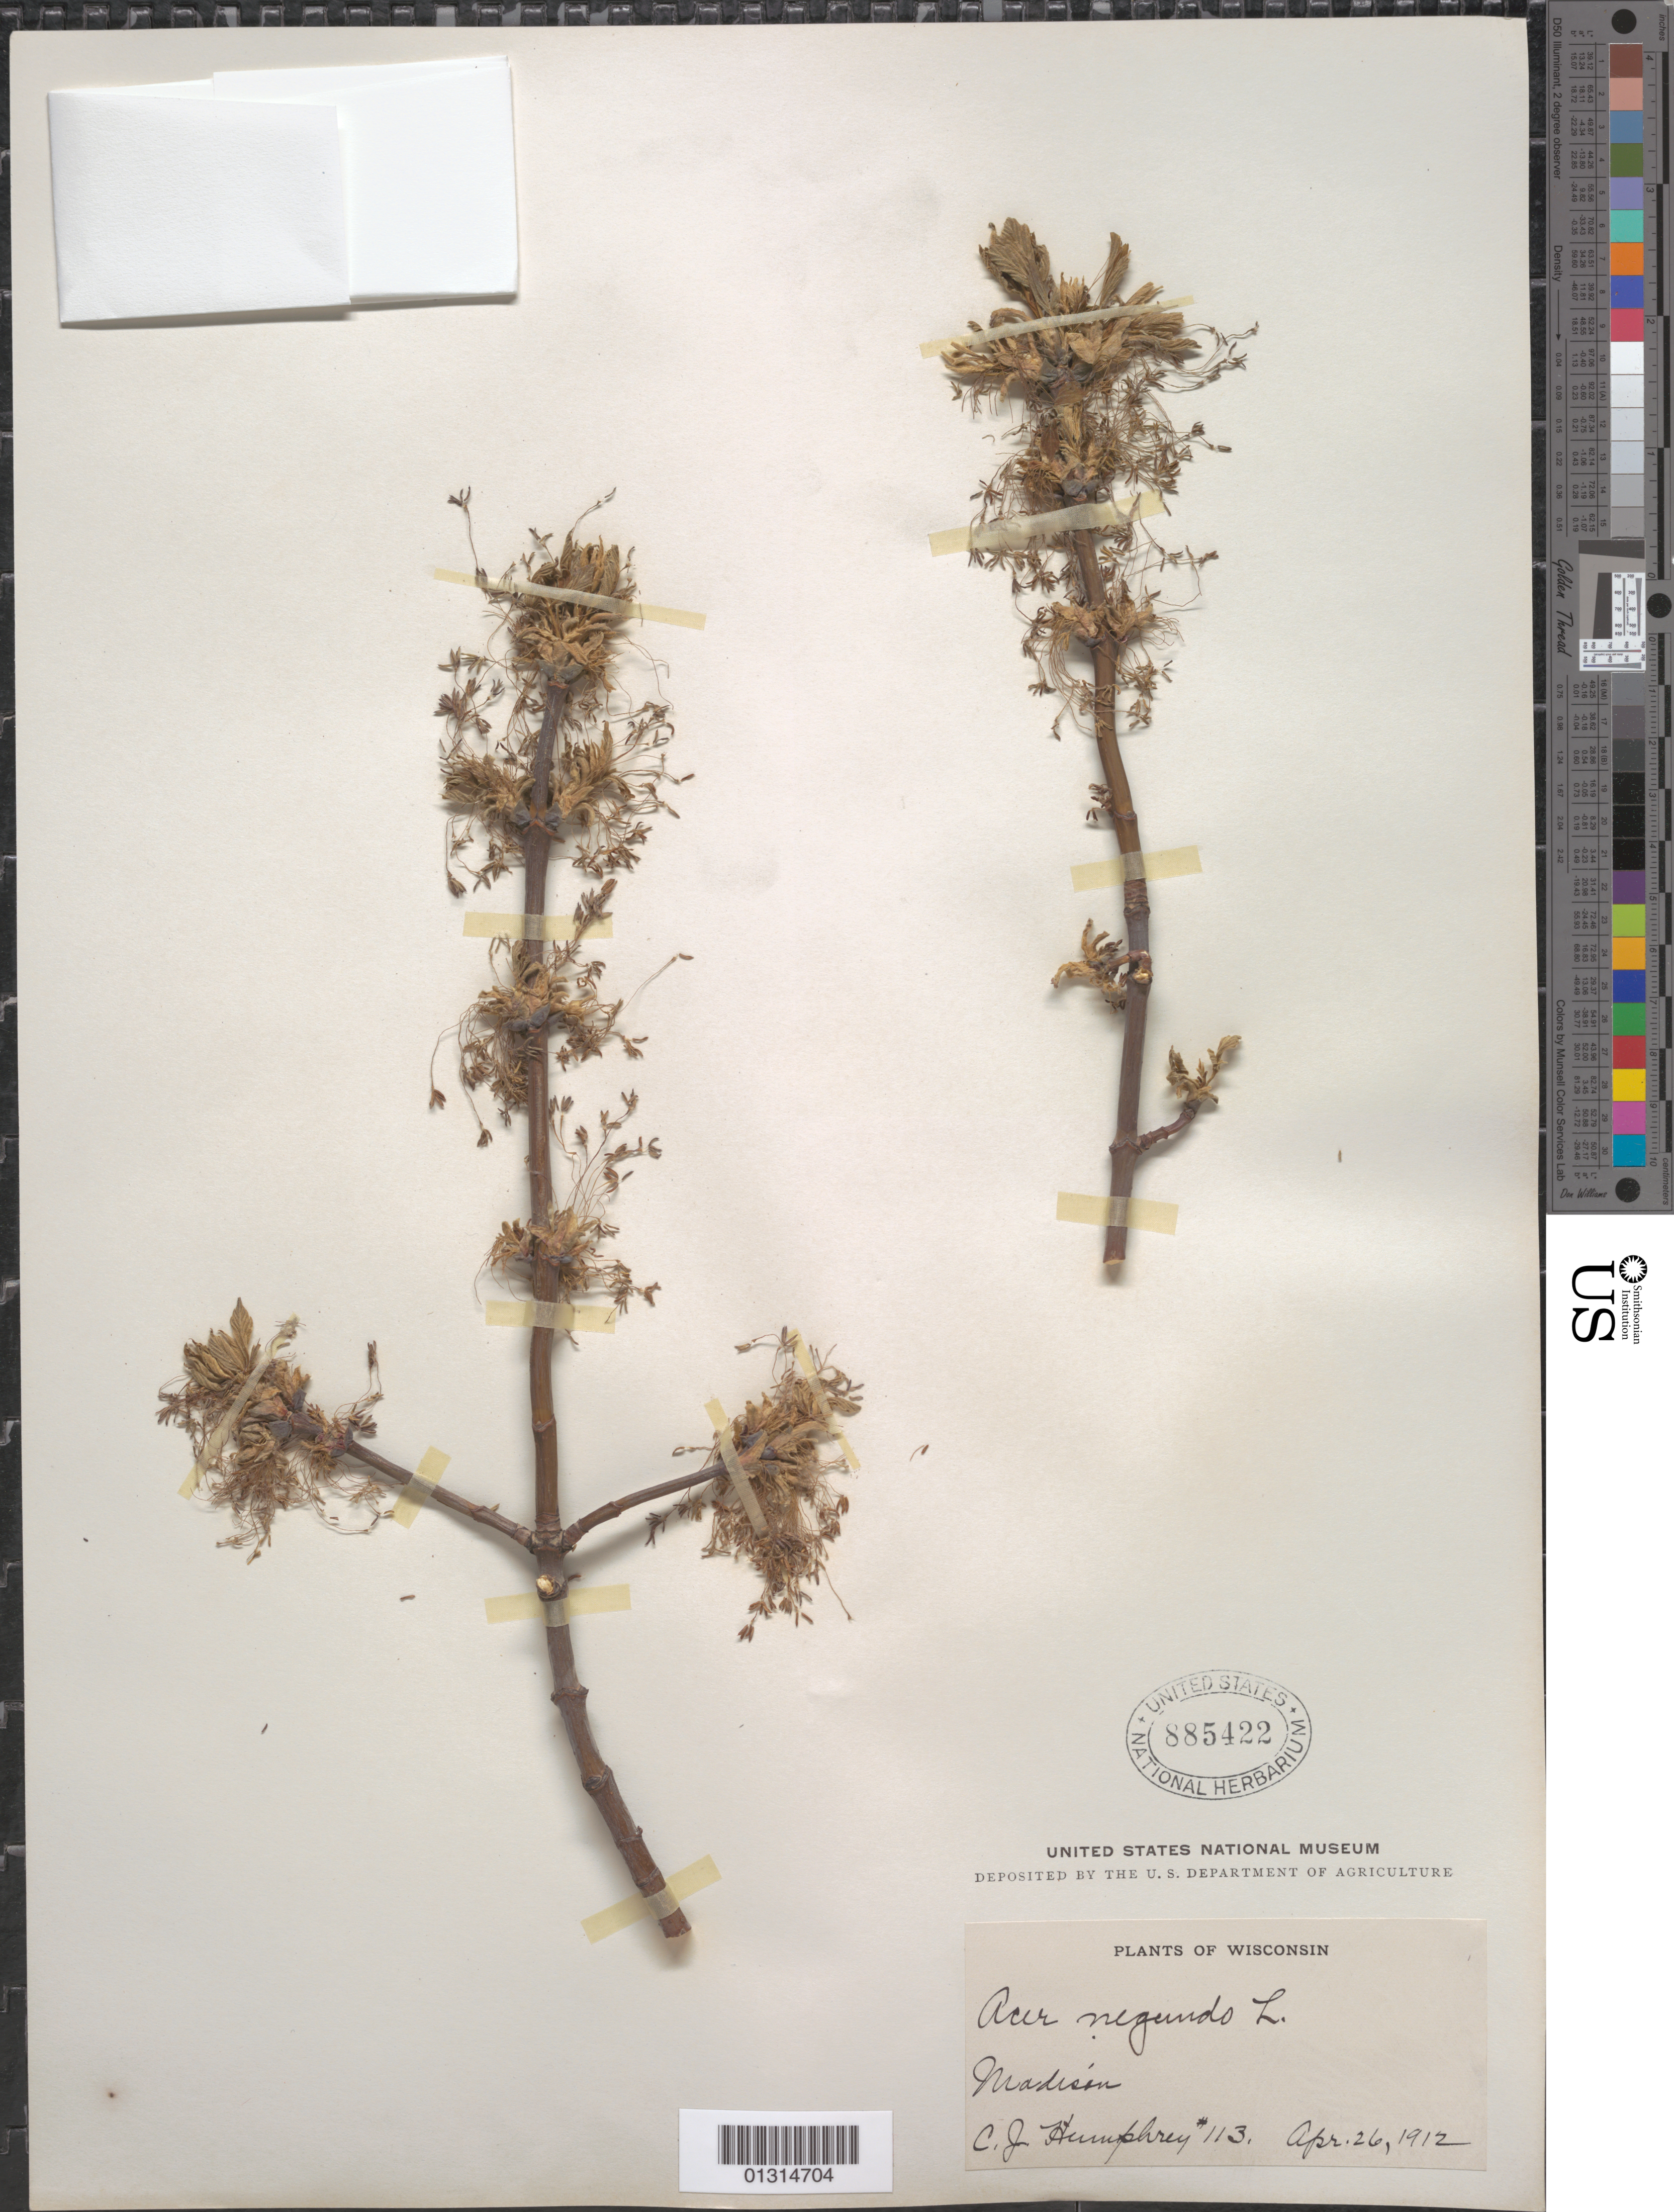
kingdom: Plantae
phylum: Tracheophyta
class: Magnoliopsida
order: Sapindales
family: Sapindaceae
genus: Acer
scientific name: Acer negundo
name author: L.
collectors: C. Humphrey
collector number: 113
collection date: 1912-04-26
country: United States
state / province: Wisconsin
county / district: Dane County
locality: Madison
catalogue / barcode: US 885422